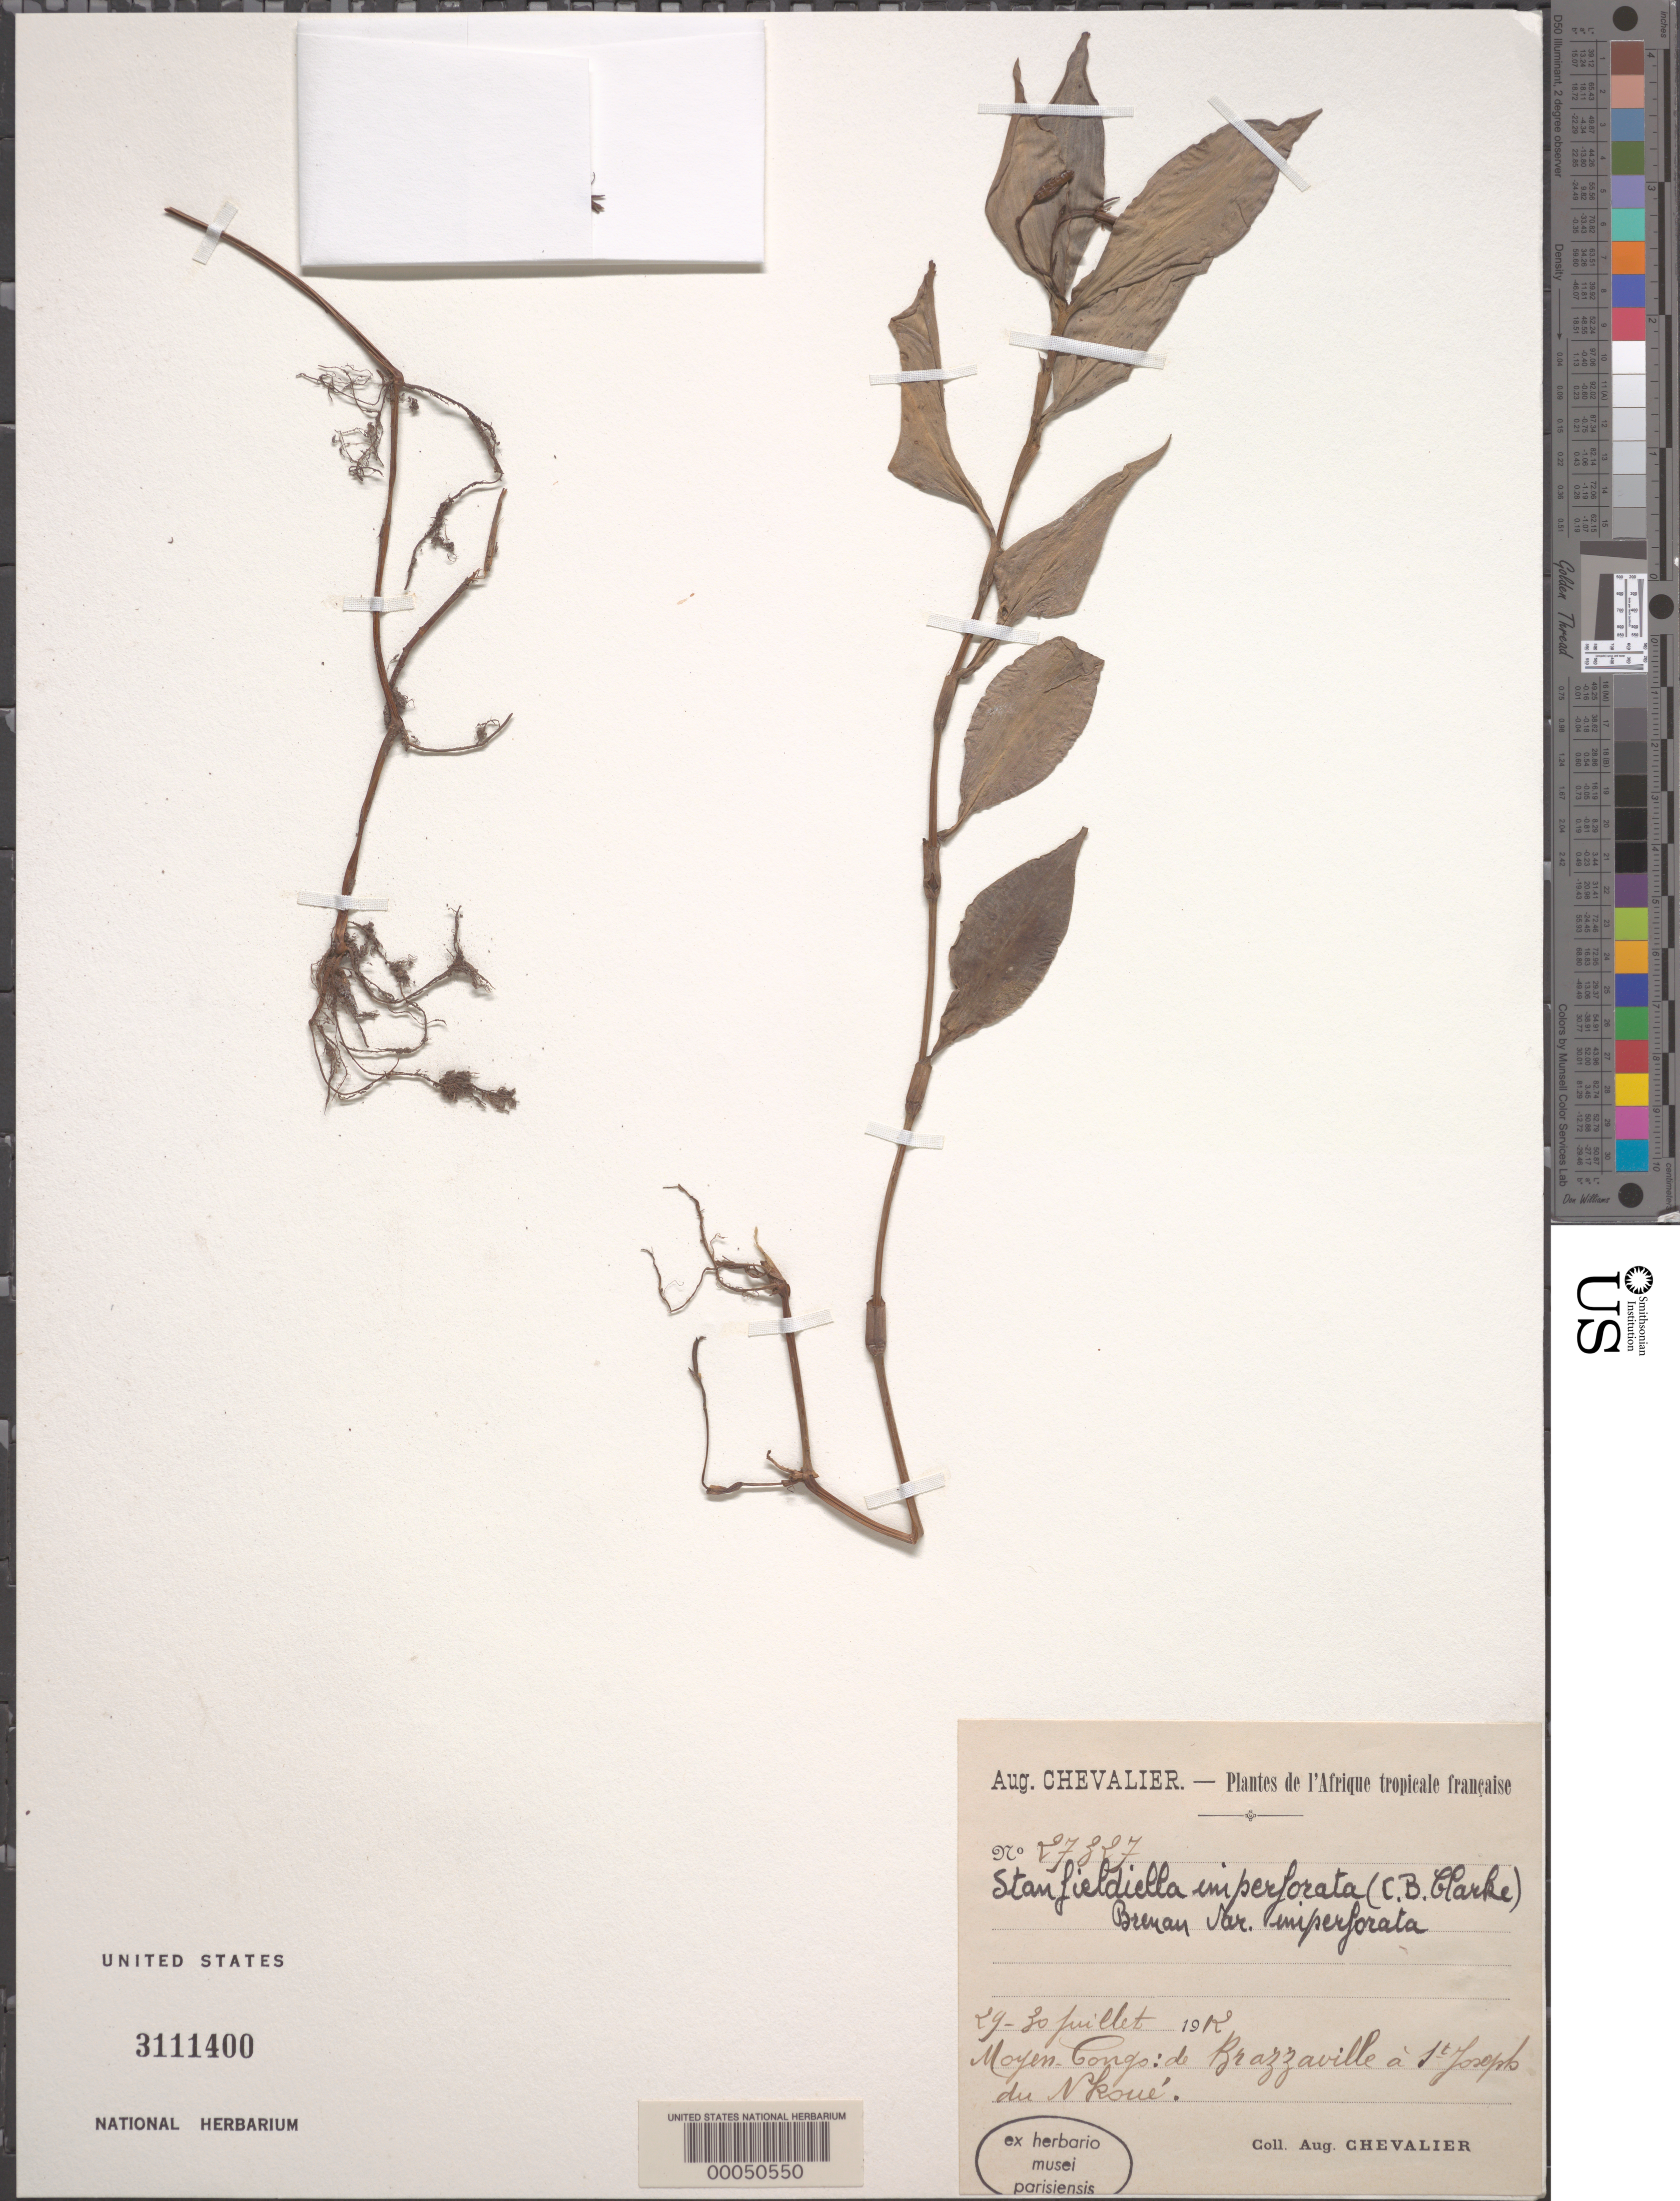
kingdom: Plantae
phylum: Tracheophyta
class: Liliopsida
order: Commelinales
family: Commelinaceae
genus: Stanfieldiella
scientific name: Stanfieldiella imperforata var. imperforata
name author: (C.B. Clarke) Brenan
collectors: A. J. Chevalier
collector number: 27327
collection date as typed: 29 Jul 1912 to 30 Jul 1912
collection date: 1912-07-29/1912-07-30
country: Congo, Republic of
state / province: Brazzaville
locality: Brazaville, St. Joseph du Hksue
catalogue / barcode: US 3111400